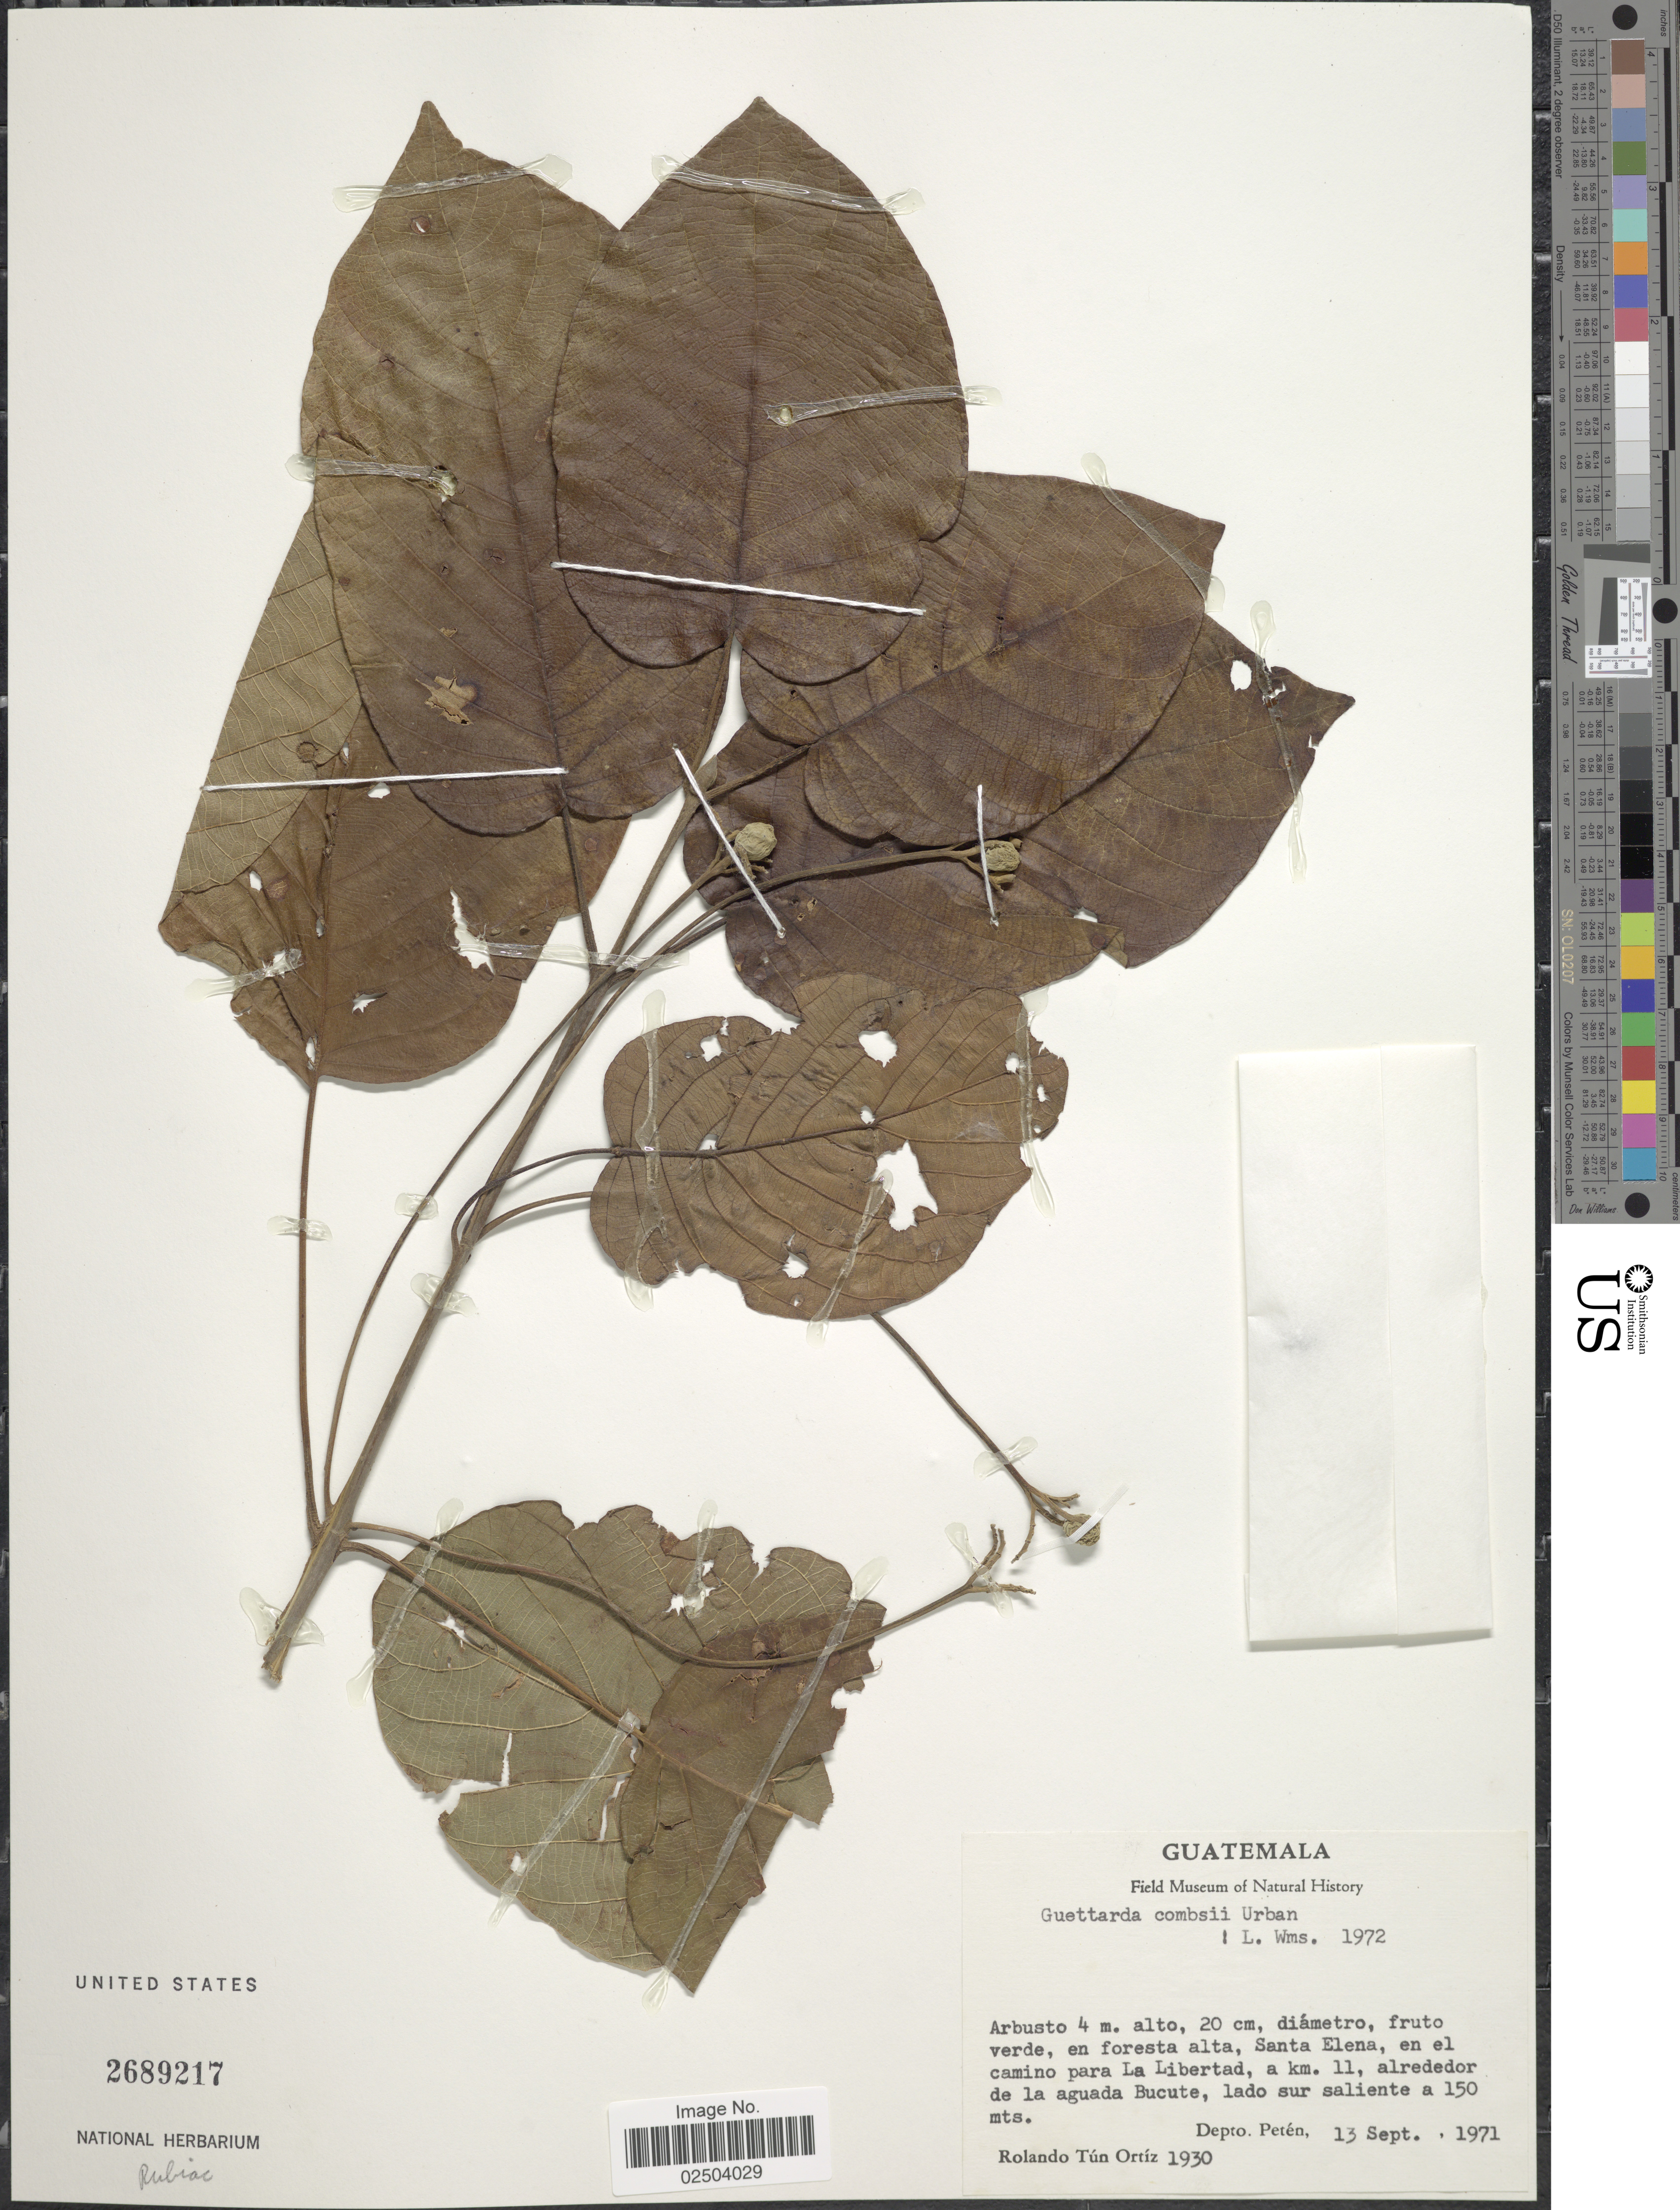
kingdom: Plantae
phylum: Tracheophyta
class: Magnoliopsida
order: Gentianales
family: Rubiaceae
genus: Guettarda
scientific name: Guettarda combsii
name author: Urb.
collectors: R. T. Ortíz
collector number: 1930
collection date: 1971-09-13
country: Guatemala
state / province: El Petén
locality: Santa Elena, en el camino para Libertad, a km. 11, alrededor de la aguada Bucute. Depto. Peten.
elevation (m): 150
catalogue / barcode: US 2689217